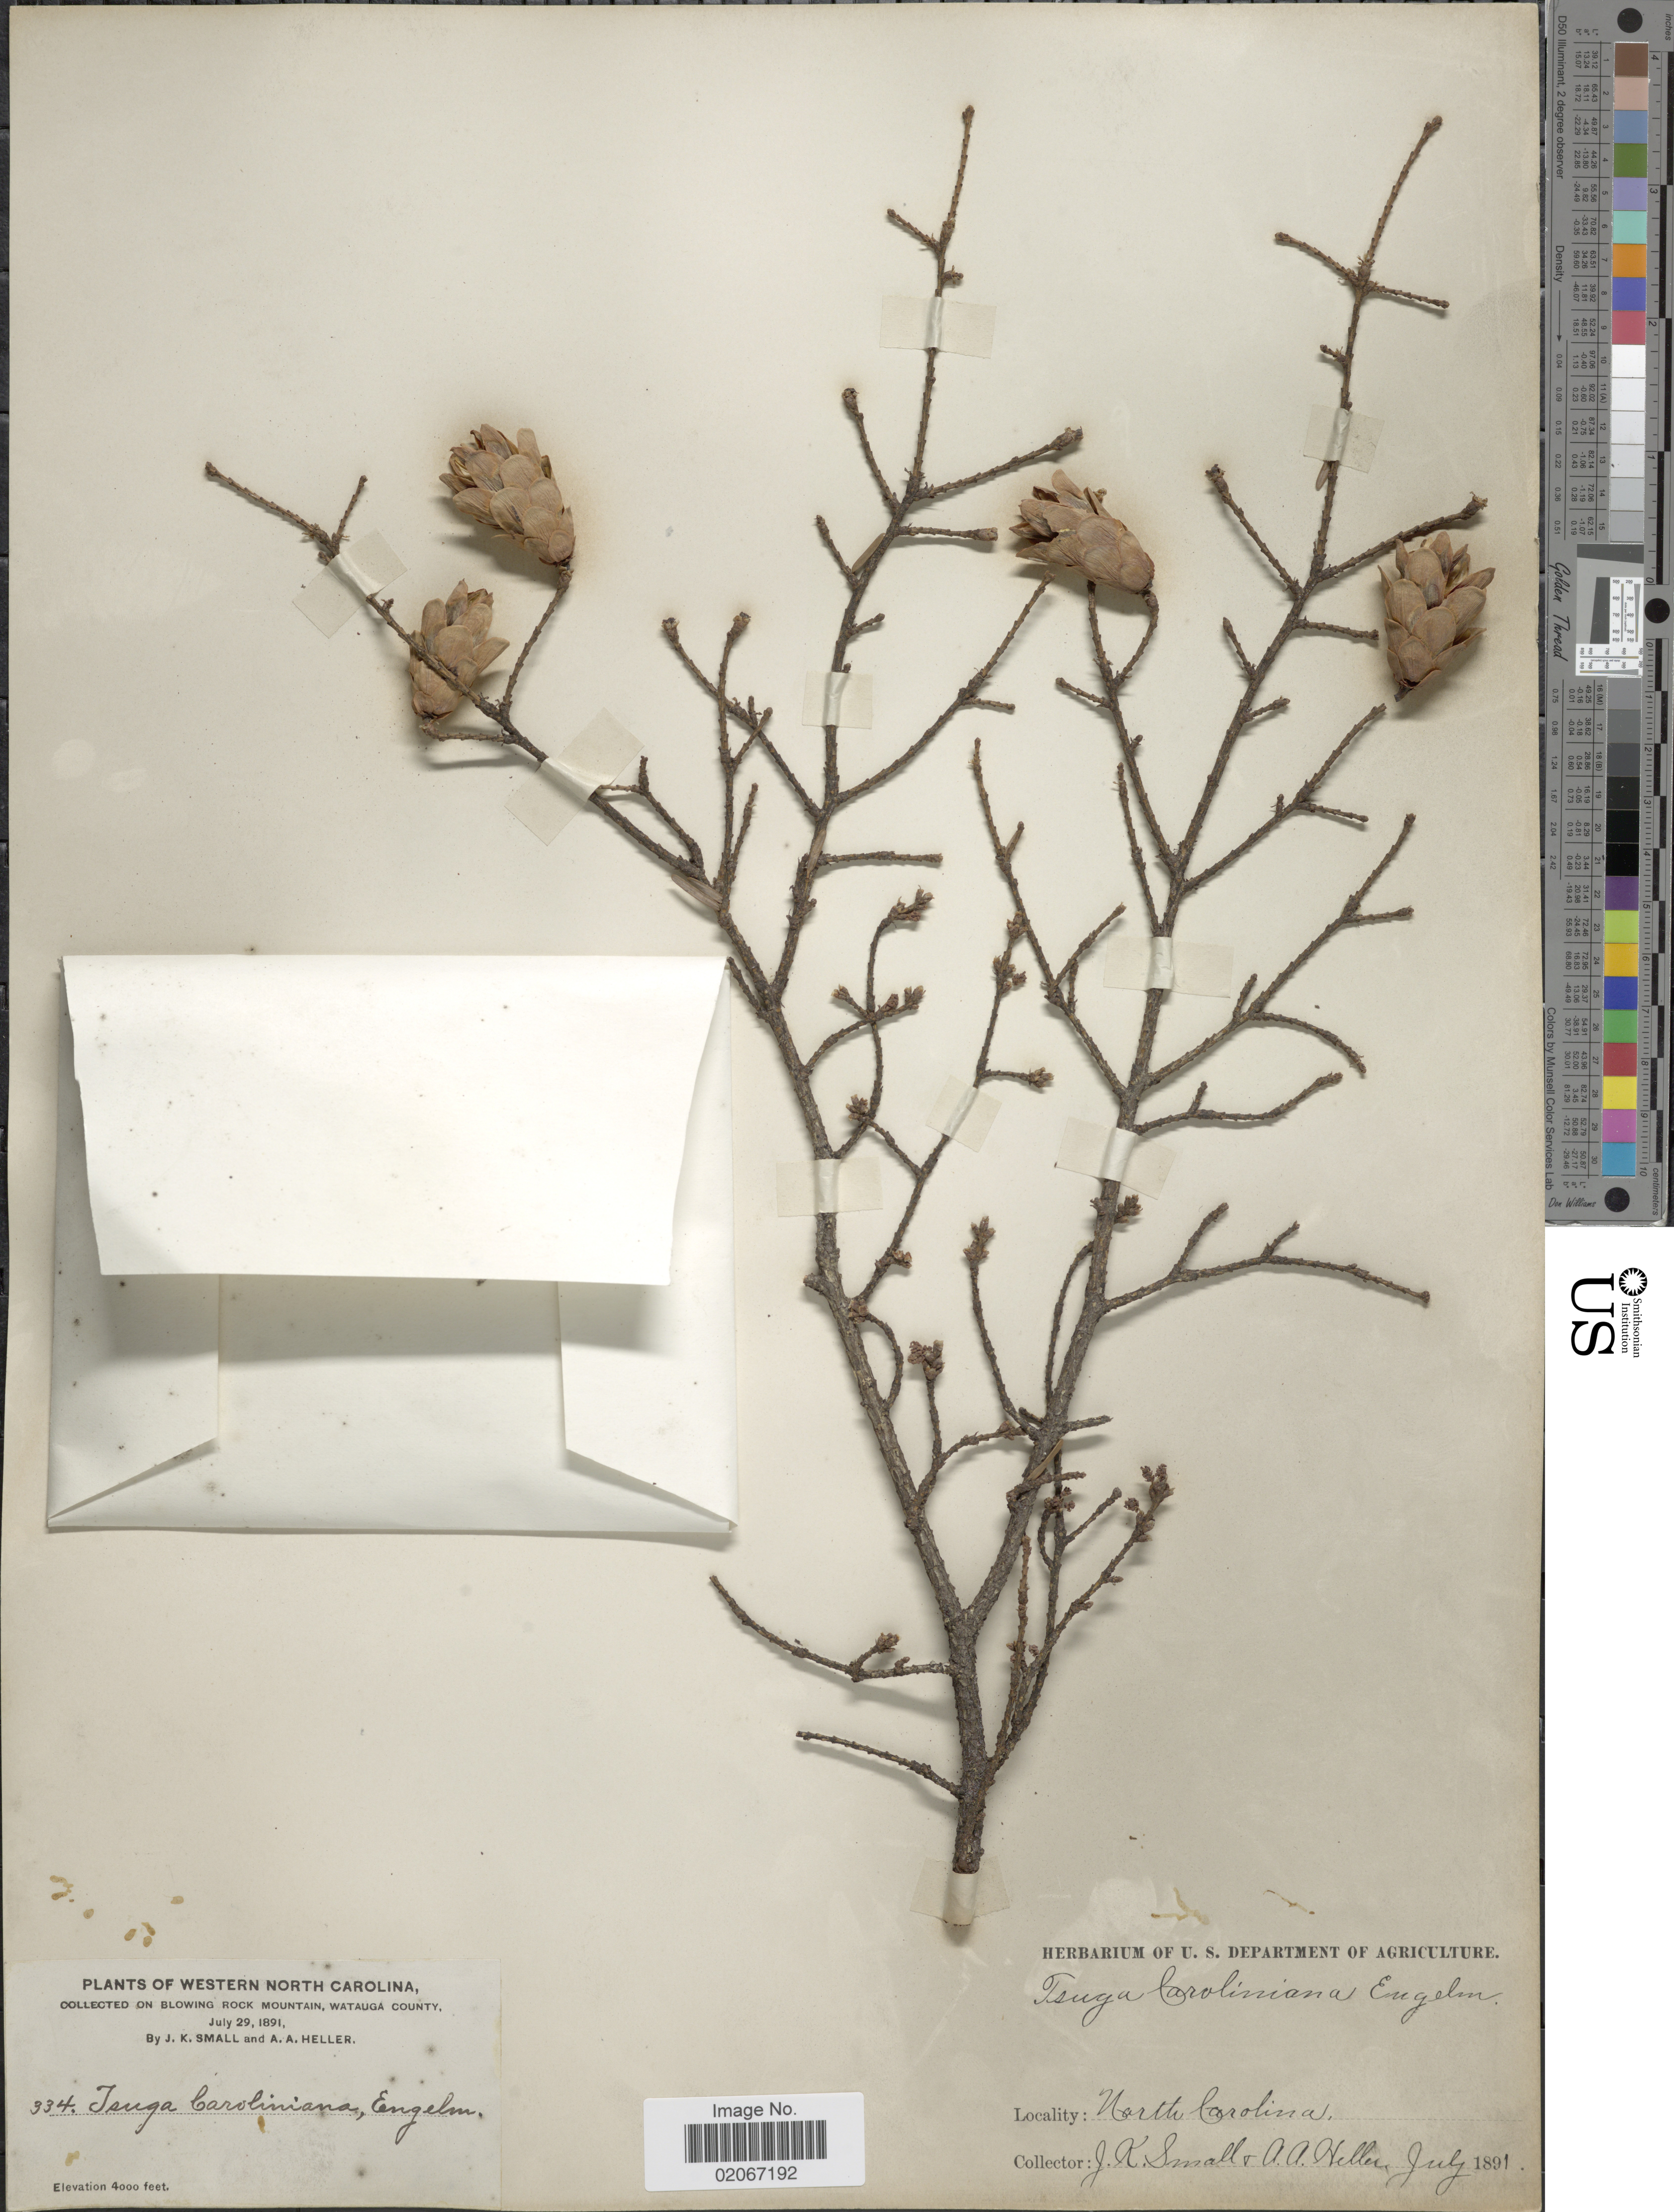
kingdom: Plantae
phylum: Tracheophyta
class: Pinopsida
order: Pinales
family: Pinaceae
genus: Tsuga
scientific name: Tsuga caroliniana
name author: Engelm.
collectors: J. K. Small & A. A. Heller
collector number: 334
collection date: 1891-07-29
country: United States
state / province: North Carolina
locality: Western Nort Carolina, on blowing Rock Mountain, Watauga County